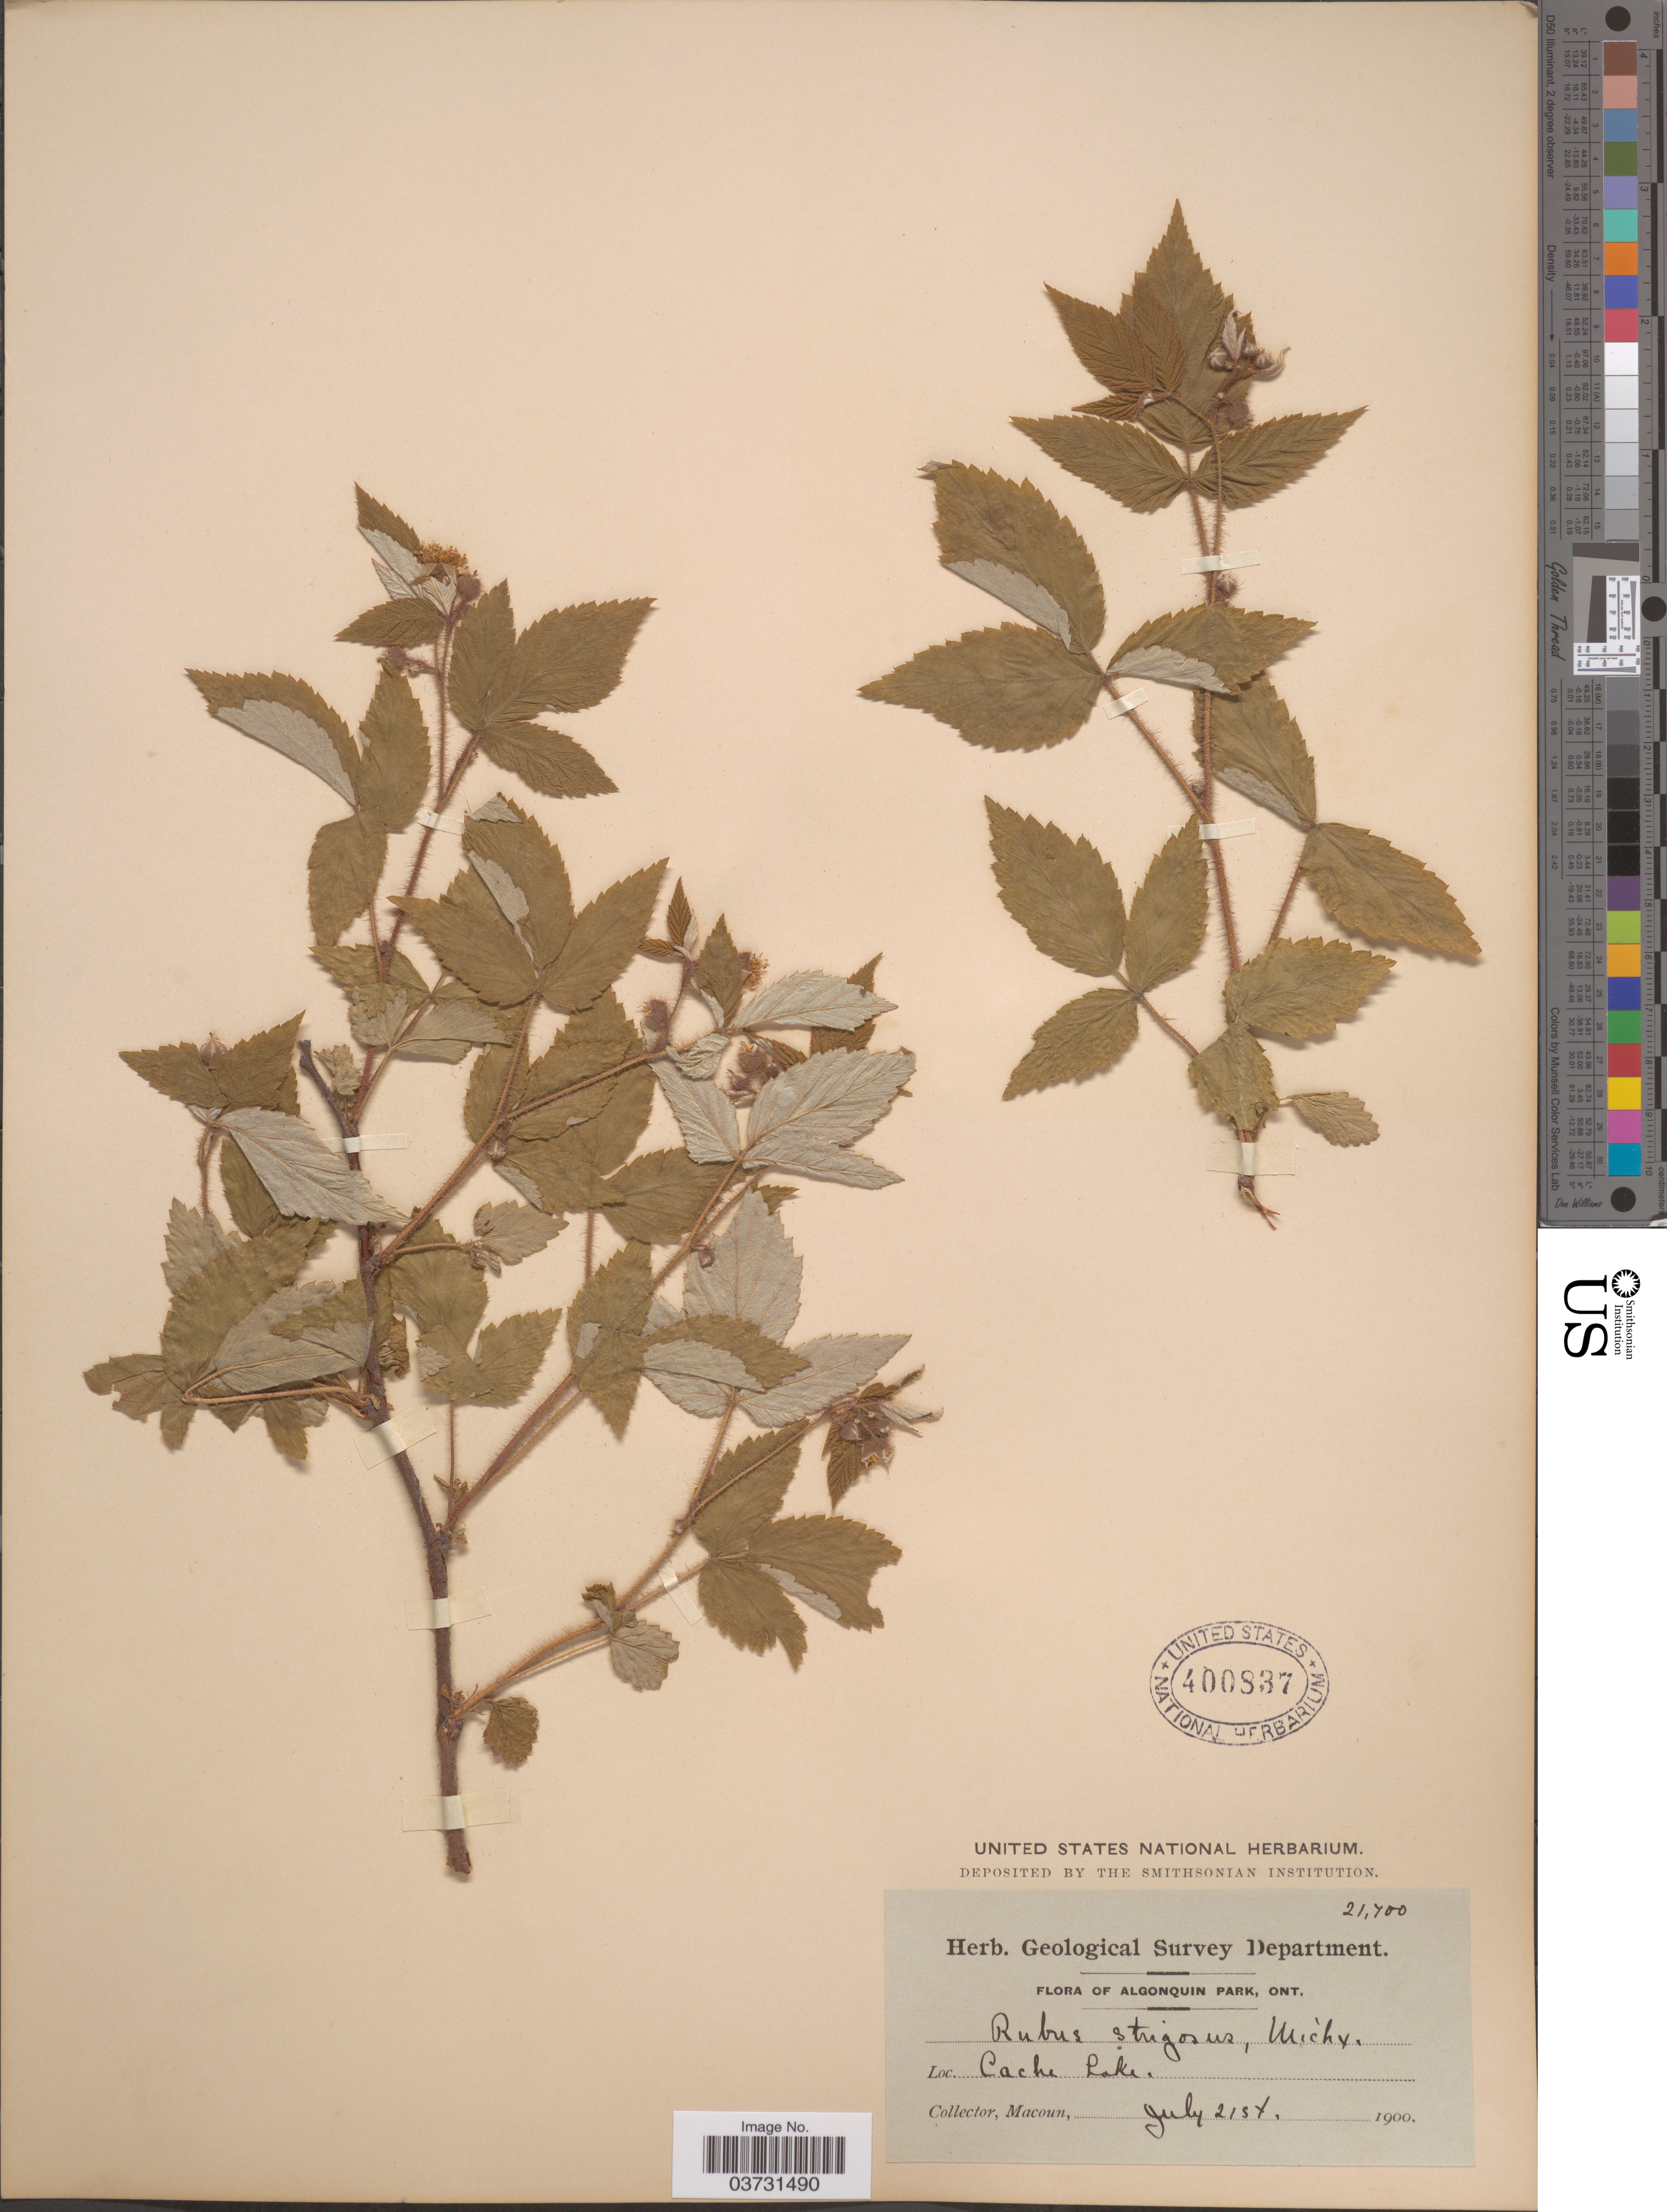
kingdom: Plantae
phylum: Tracheophyta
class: Magnoliopsida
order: Rosales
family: Rosaceae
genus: Rubus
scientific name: Rubus strigosus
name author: Michx.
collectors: -- Macoun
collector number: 21700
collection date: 1900-07-21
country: Canada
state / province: Ontario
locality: Algonquin Park. Cache Lake.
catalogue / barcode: US 400837